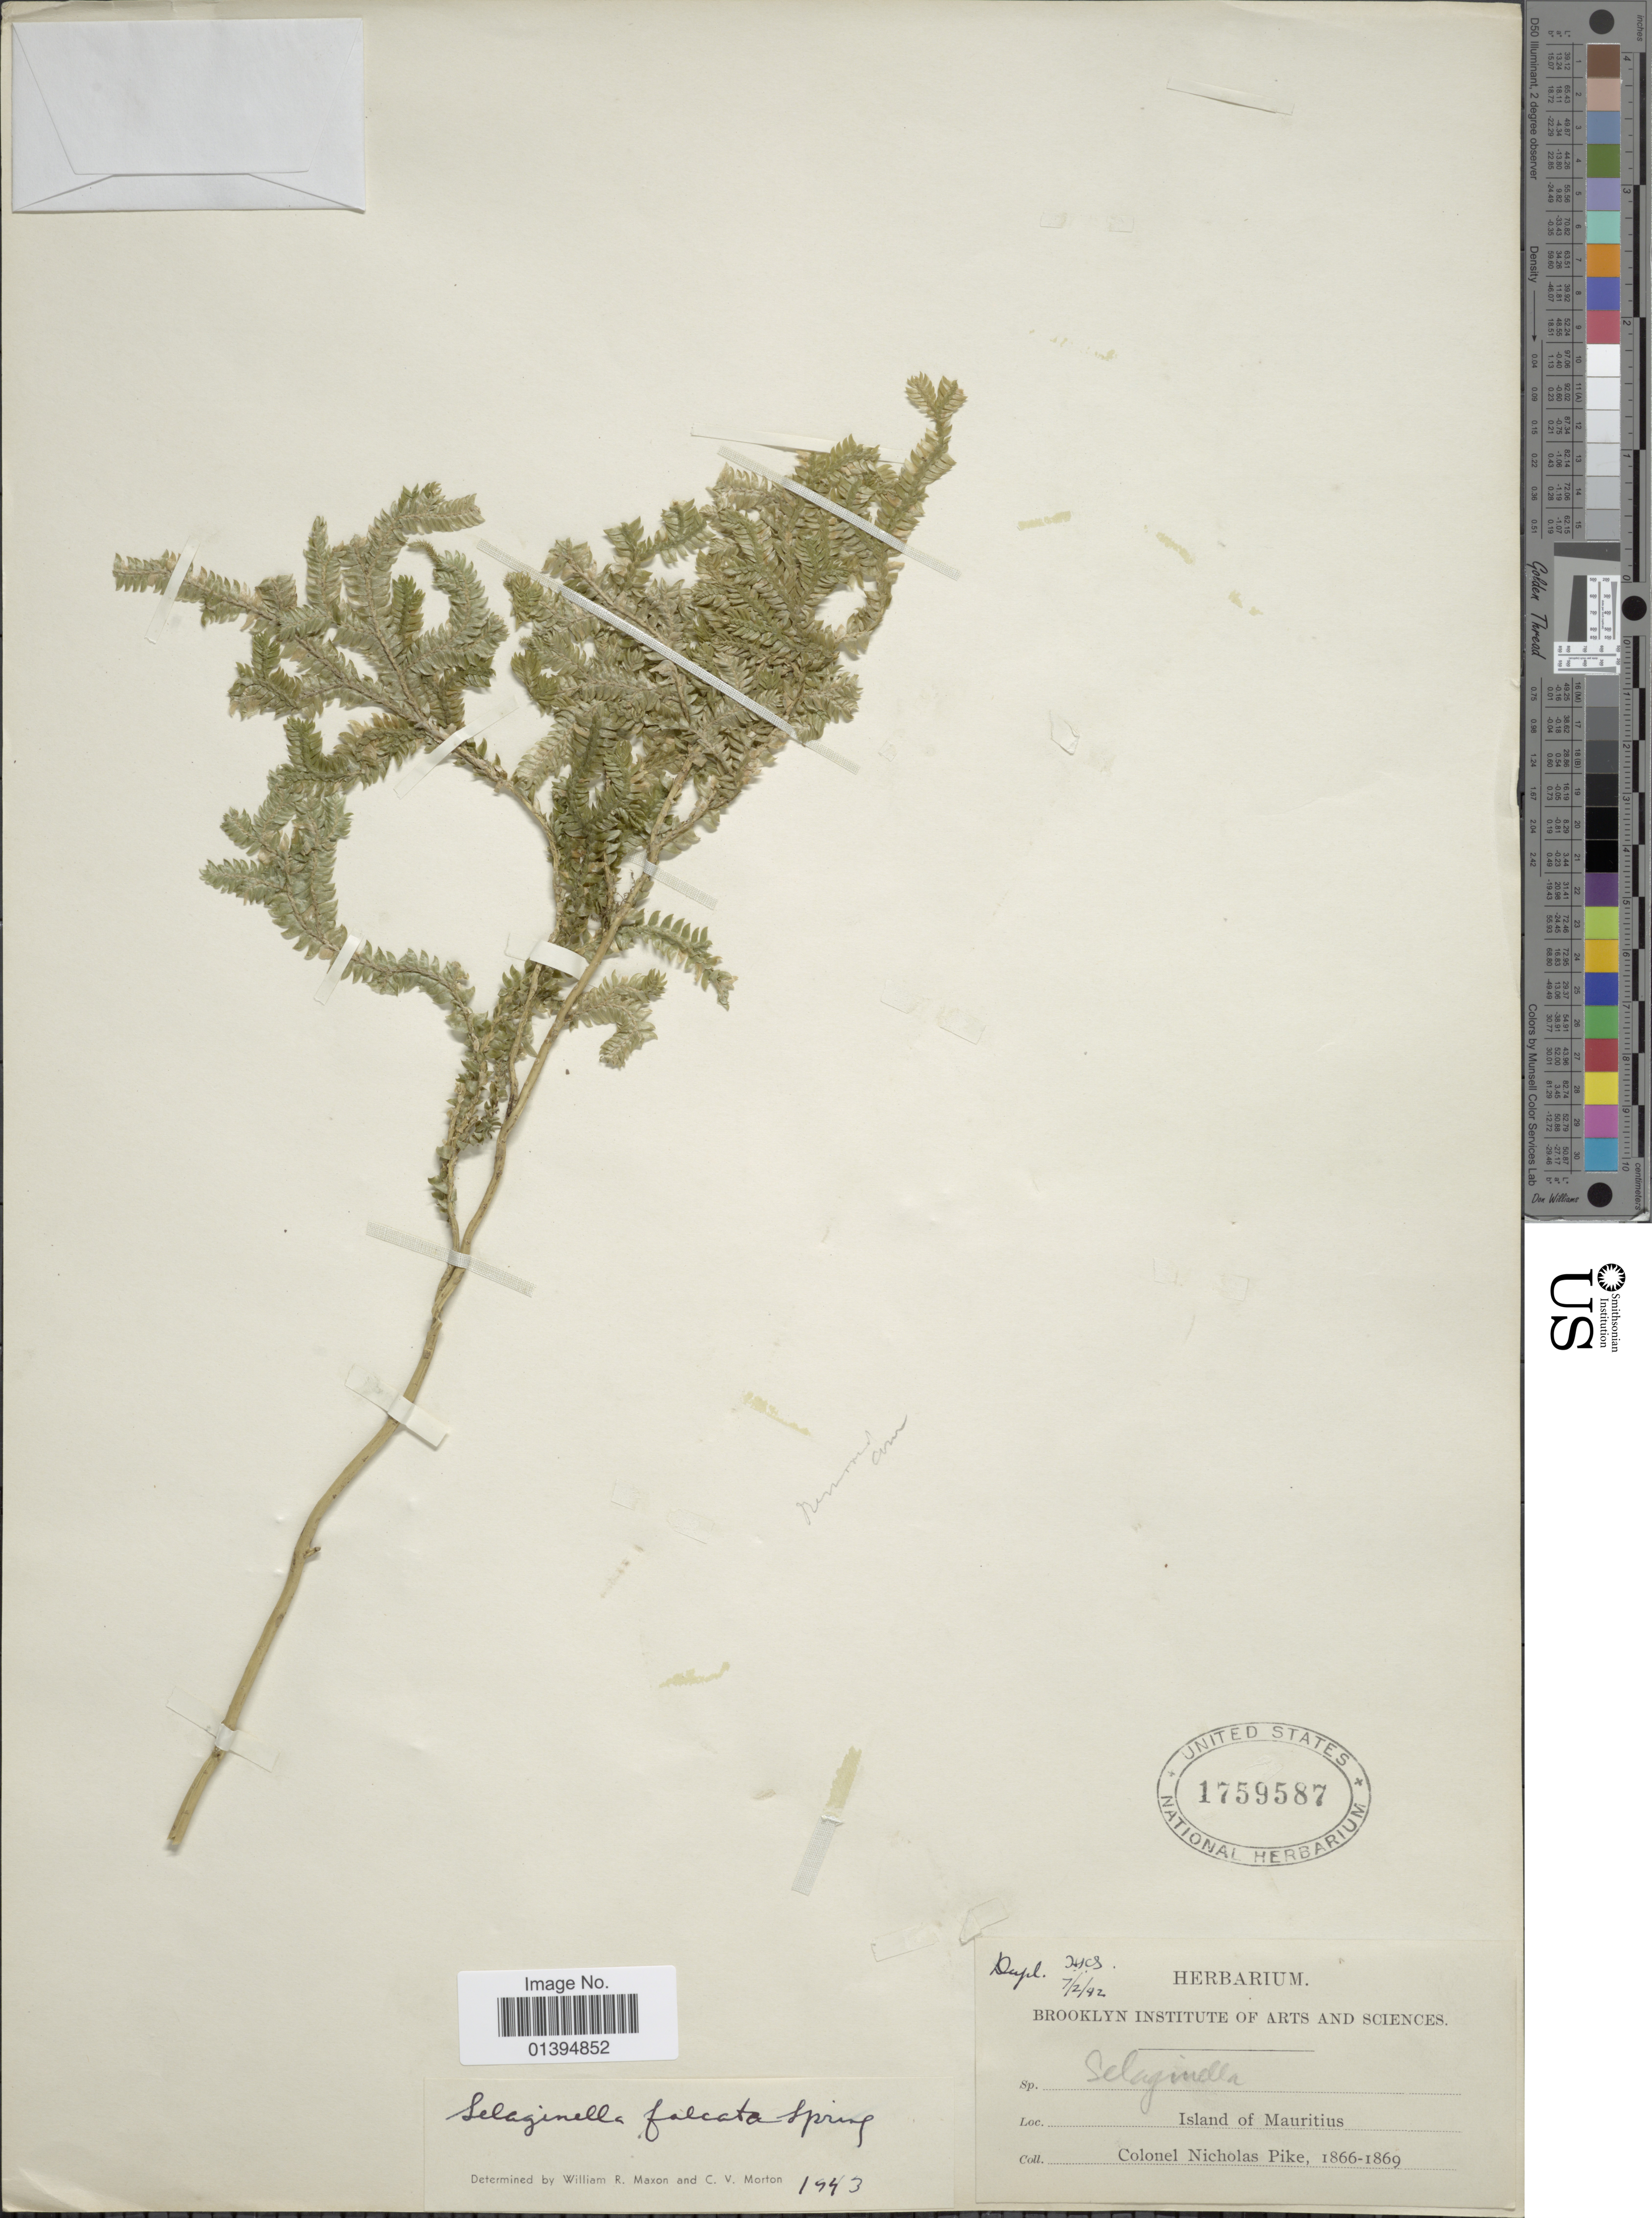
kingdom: Plantae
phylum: Tracheophyta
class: Lycopodiopsida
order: Selaginellales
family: Selaginellaceae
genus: Selaginella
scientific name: Selaginella falcata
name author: (P. Beauv.) Spring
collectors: N. Pike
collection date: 1866/1869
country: Mauritius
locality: Island of Mauritius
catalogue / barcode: US 1759587